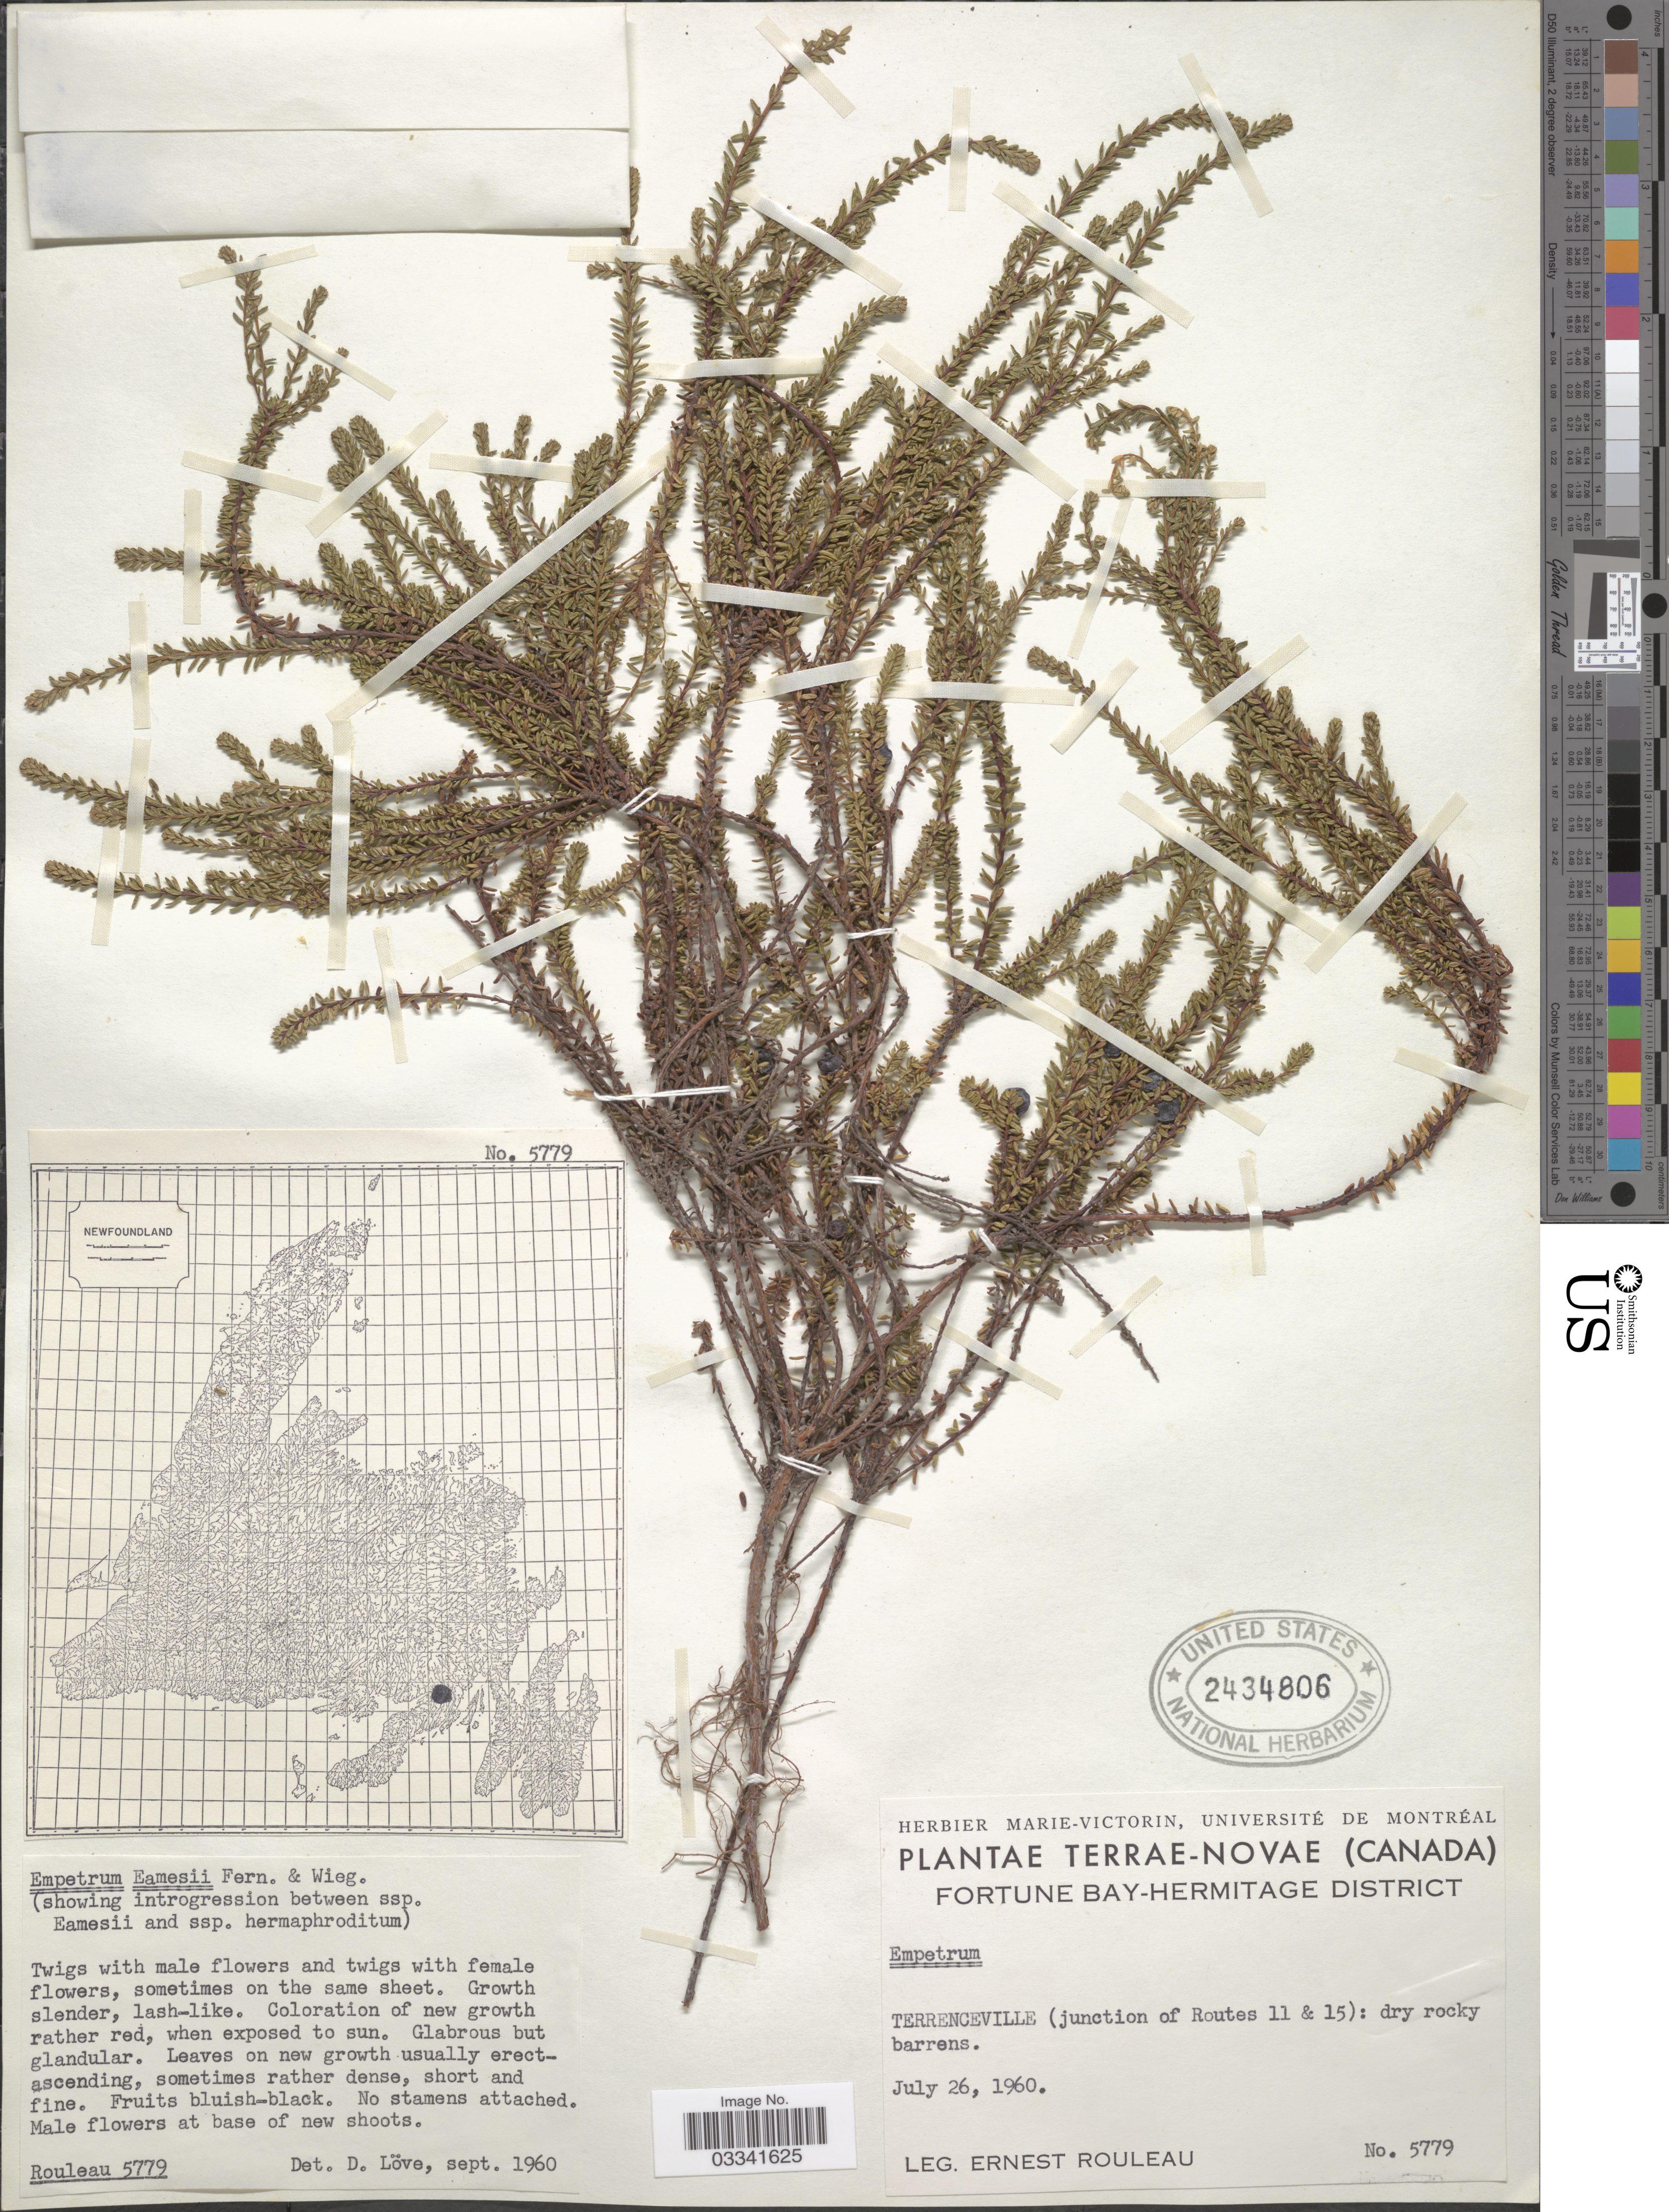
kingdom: Plantae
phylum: Tracheophyta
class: Magnoliopsida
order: Ericales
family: Ericaceae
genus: Empetrum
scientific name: Empetrum eamesii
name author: Fernald & Wiegand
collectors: J. Rouleau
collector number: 5779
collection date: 1960-07-26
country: Canada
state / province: Newfoundland and Labrador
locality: Terrae - Novae. Fortune Bay-Hermitage District. Terrenceville (junction of Routes 11 & 15).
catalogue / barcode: US 2434806